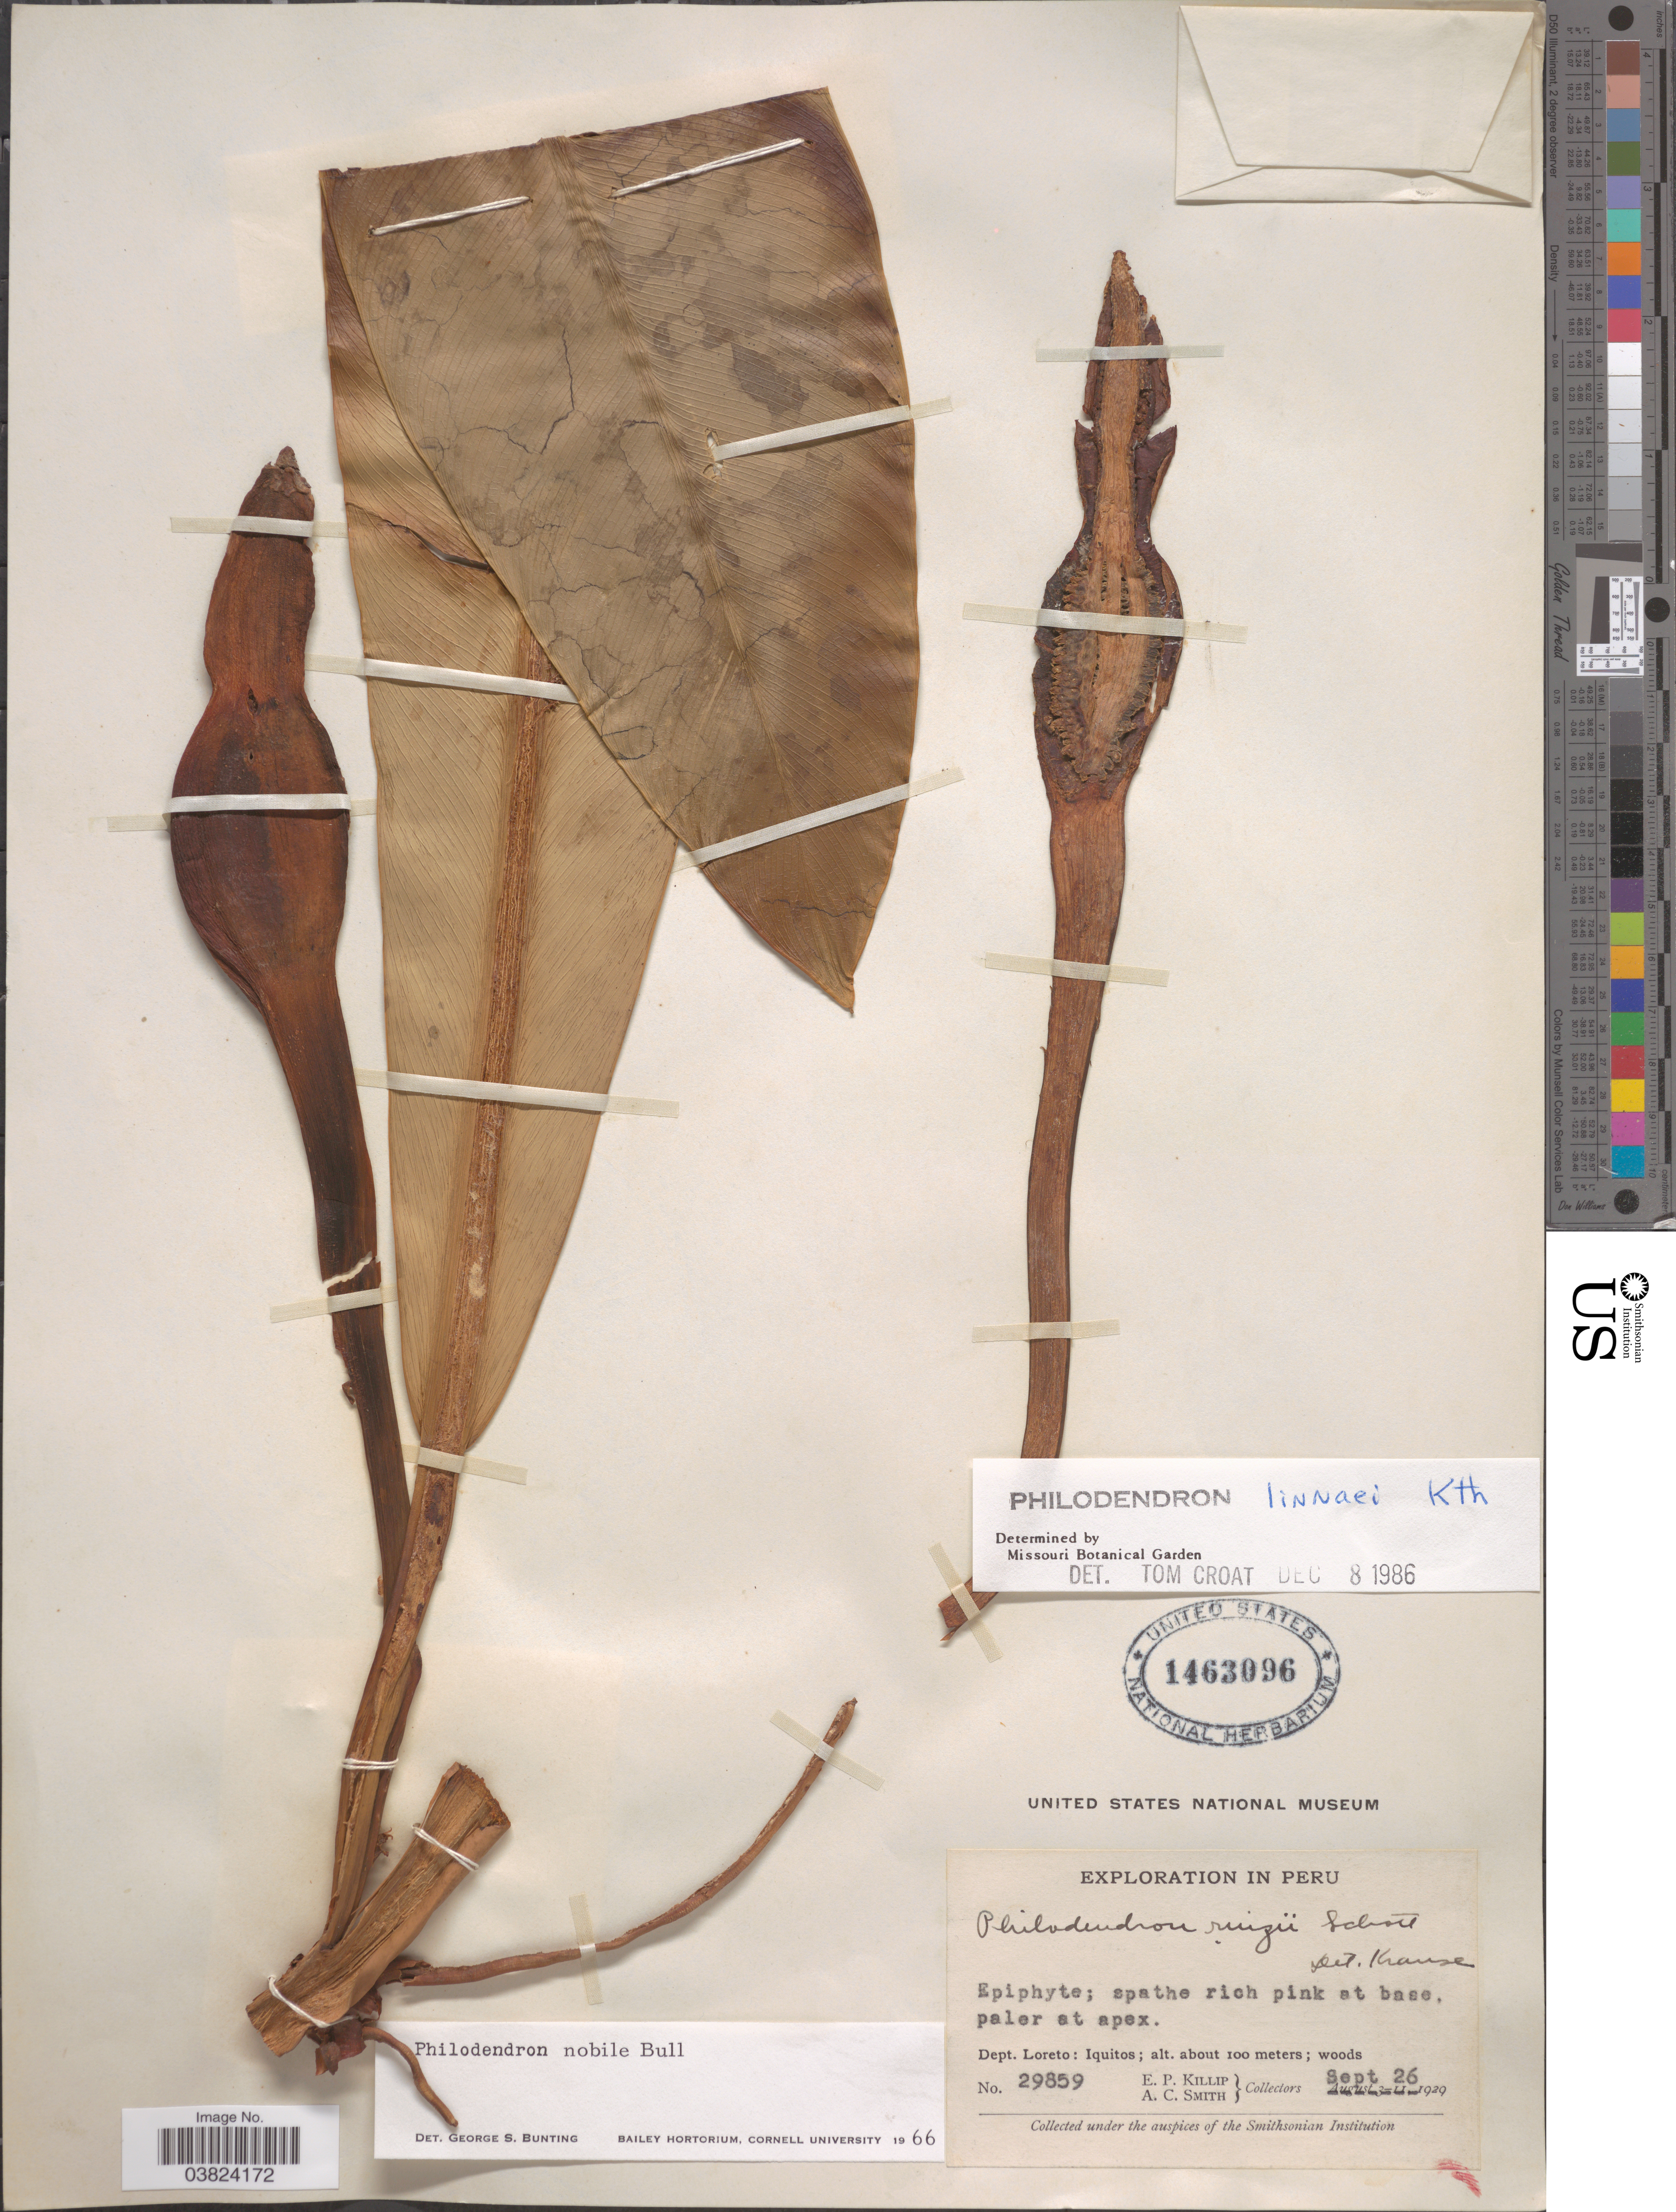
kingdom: Plantae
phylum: Tracheophyta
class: Liliopsida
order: Alismatales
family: Araceae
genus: Philodendron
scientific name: Philodendron linnaei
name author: Kunth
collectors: E. P. Killip & A. C. Smith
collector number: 29859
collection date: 1929-09-26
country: Peru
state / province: Loreto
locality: Dept. Loreto: Iquitos.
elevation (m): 100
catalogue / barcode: US 1463096